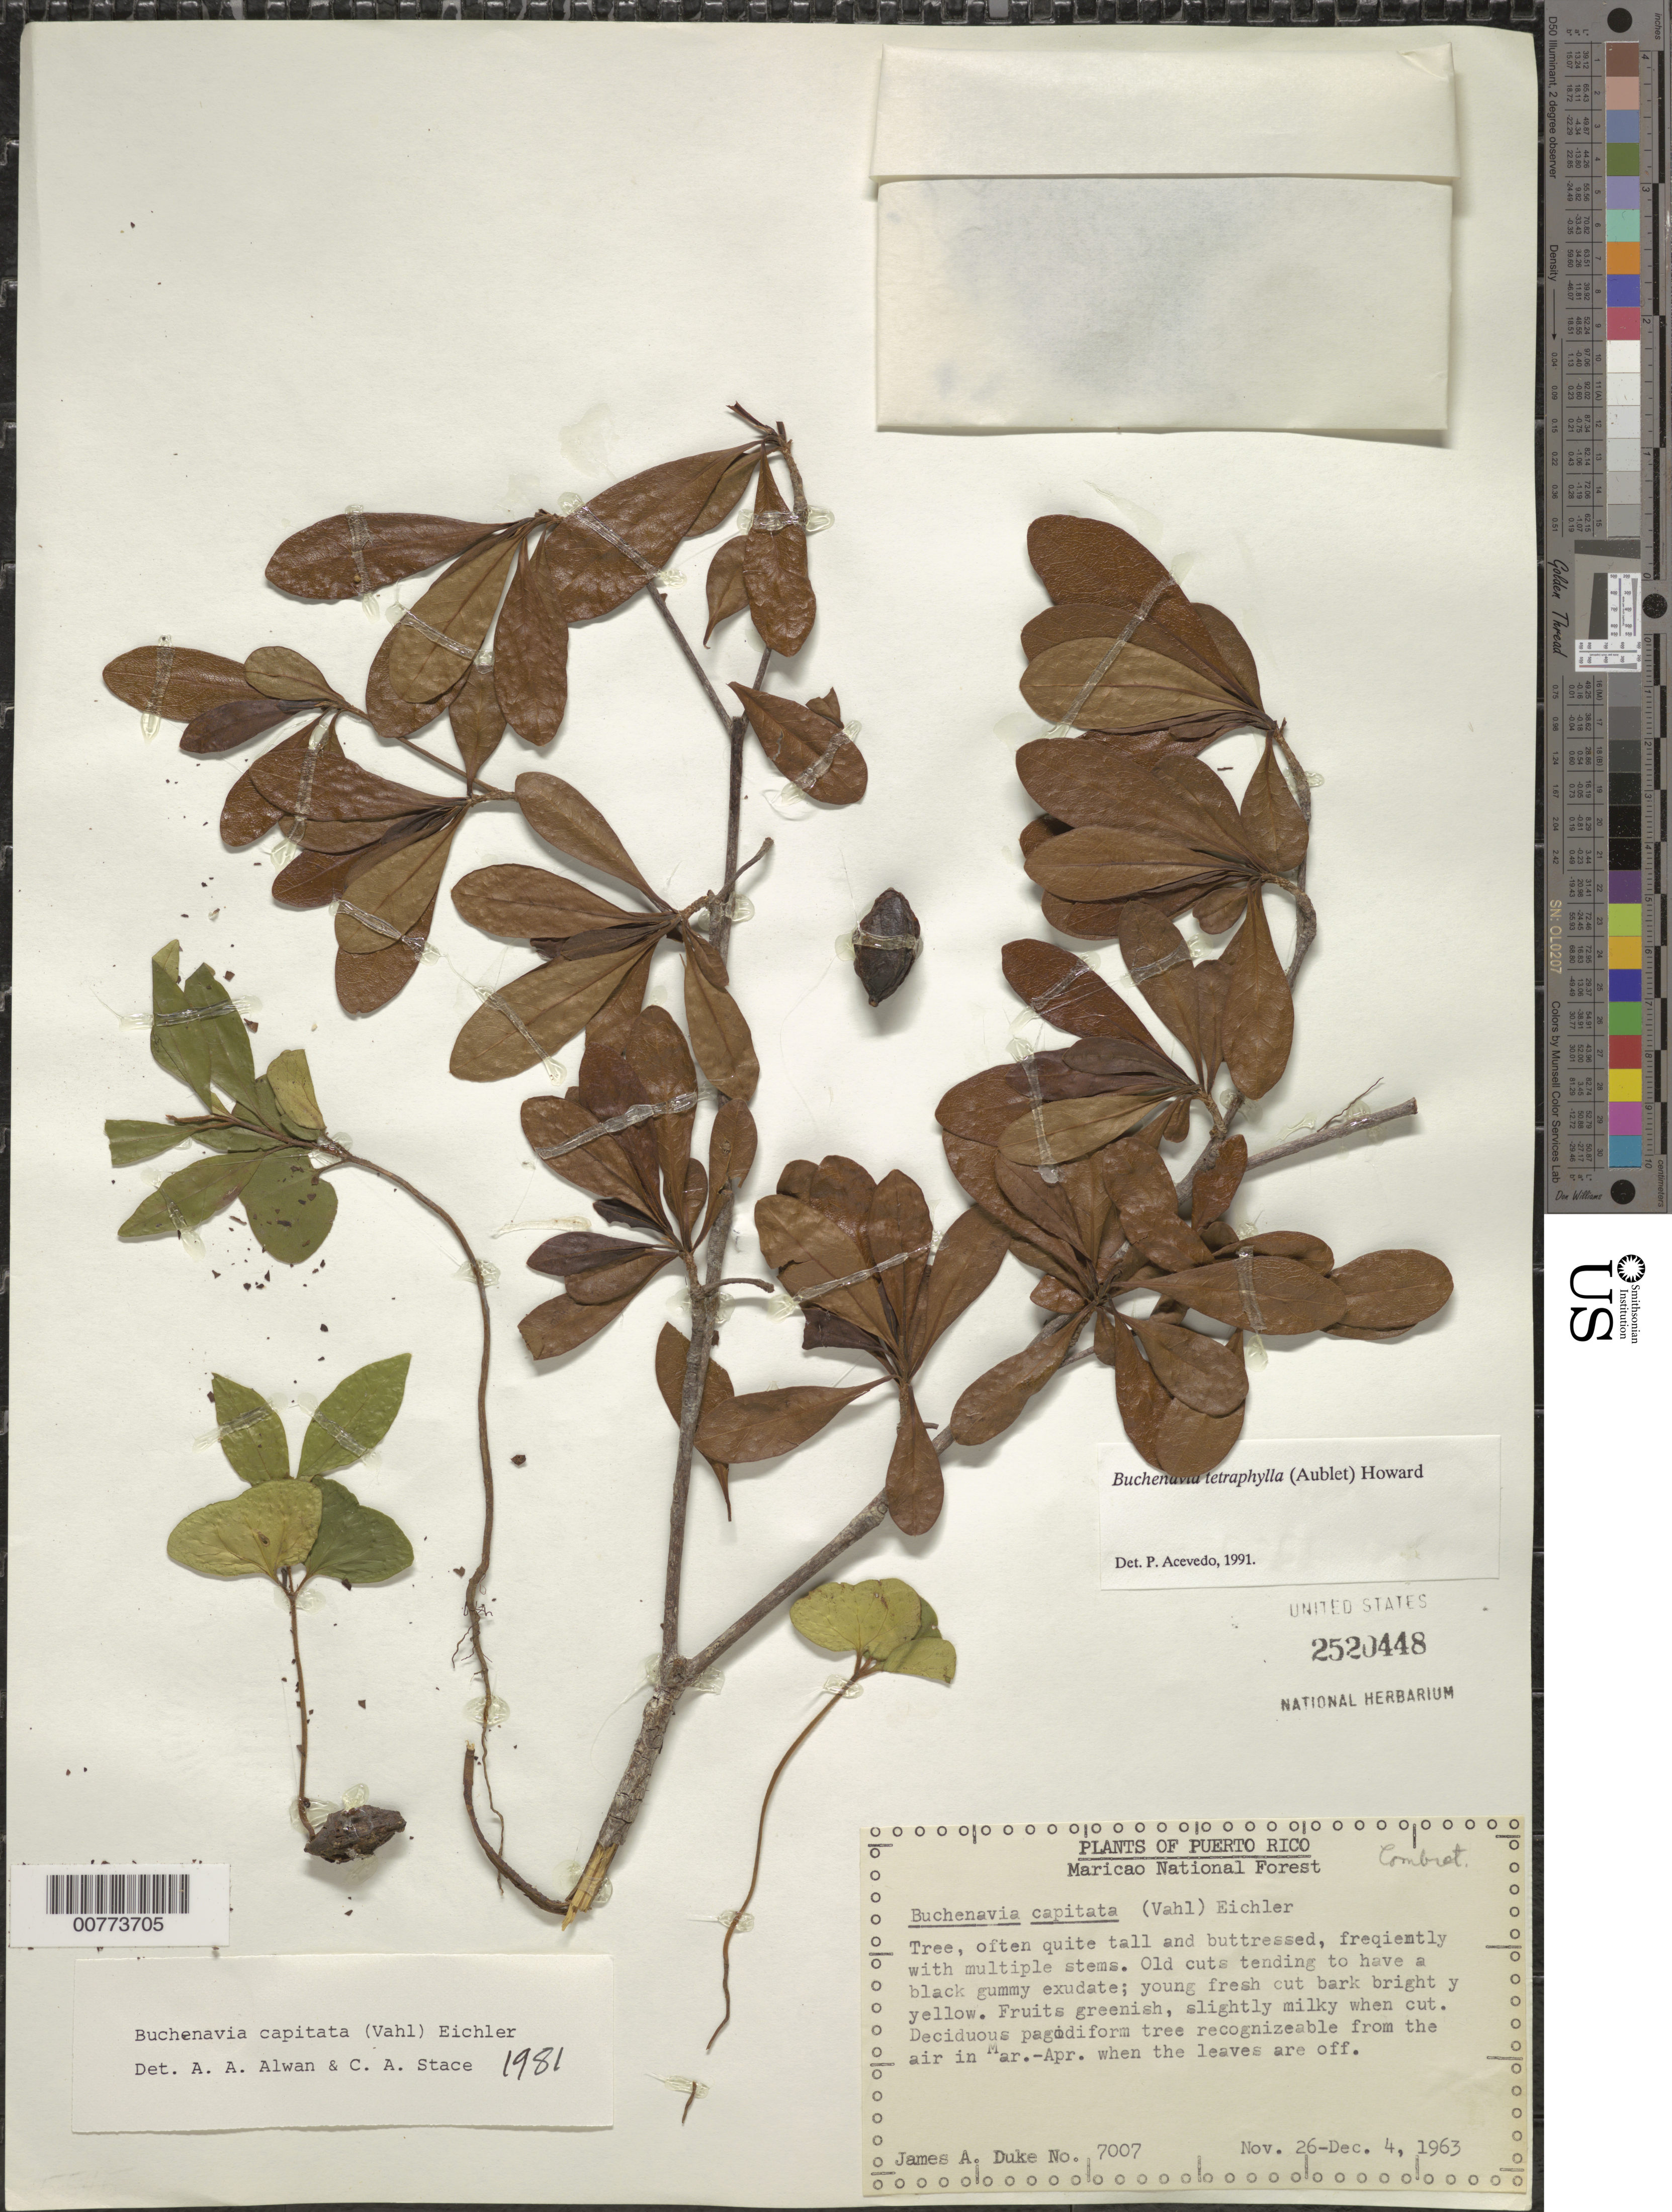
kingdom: Plantae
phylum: Tracheophyta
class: Magnoliopsida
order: Myrtales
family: Combretaceae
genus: Terminalia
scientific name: Terminalia tetraphylla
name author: (Aubl.) Gere & Boatwr.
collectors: J. A. Duke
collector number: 7007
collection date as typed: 26 Nov 1963 to 04 Dec 1963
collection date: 1963-11-26/1963-12-04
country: Puerto Rico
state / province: Maricao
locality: Maricao National Forest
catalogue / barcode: US 2520448